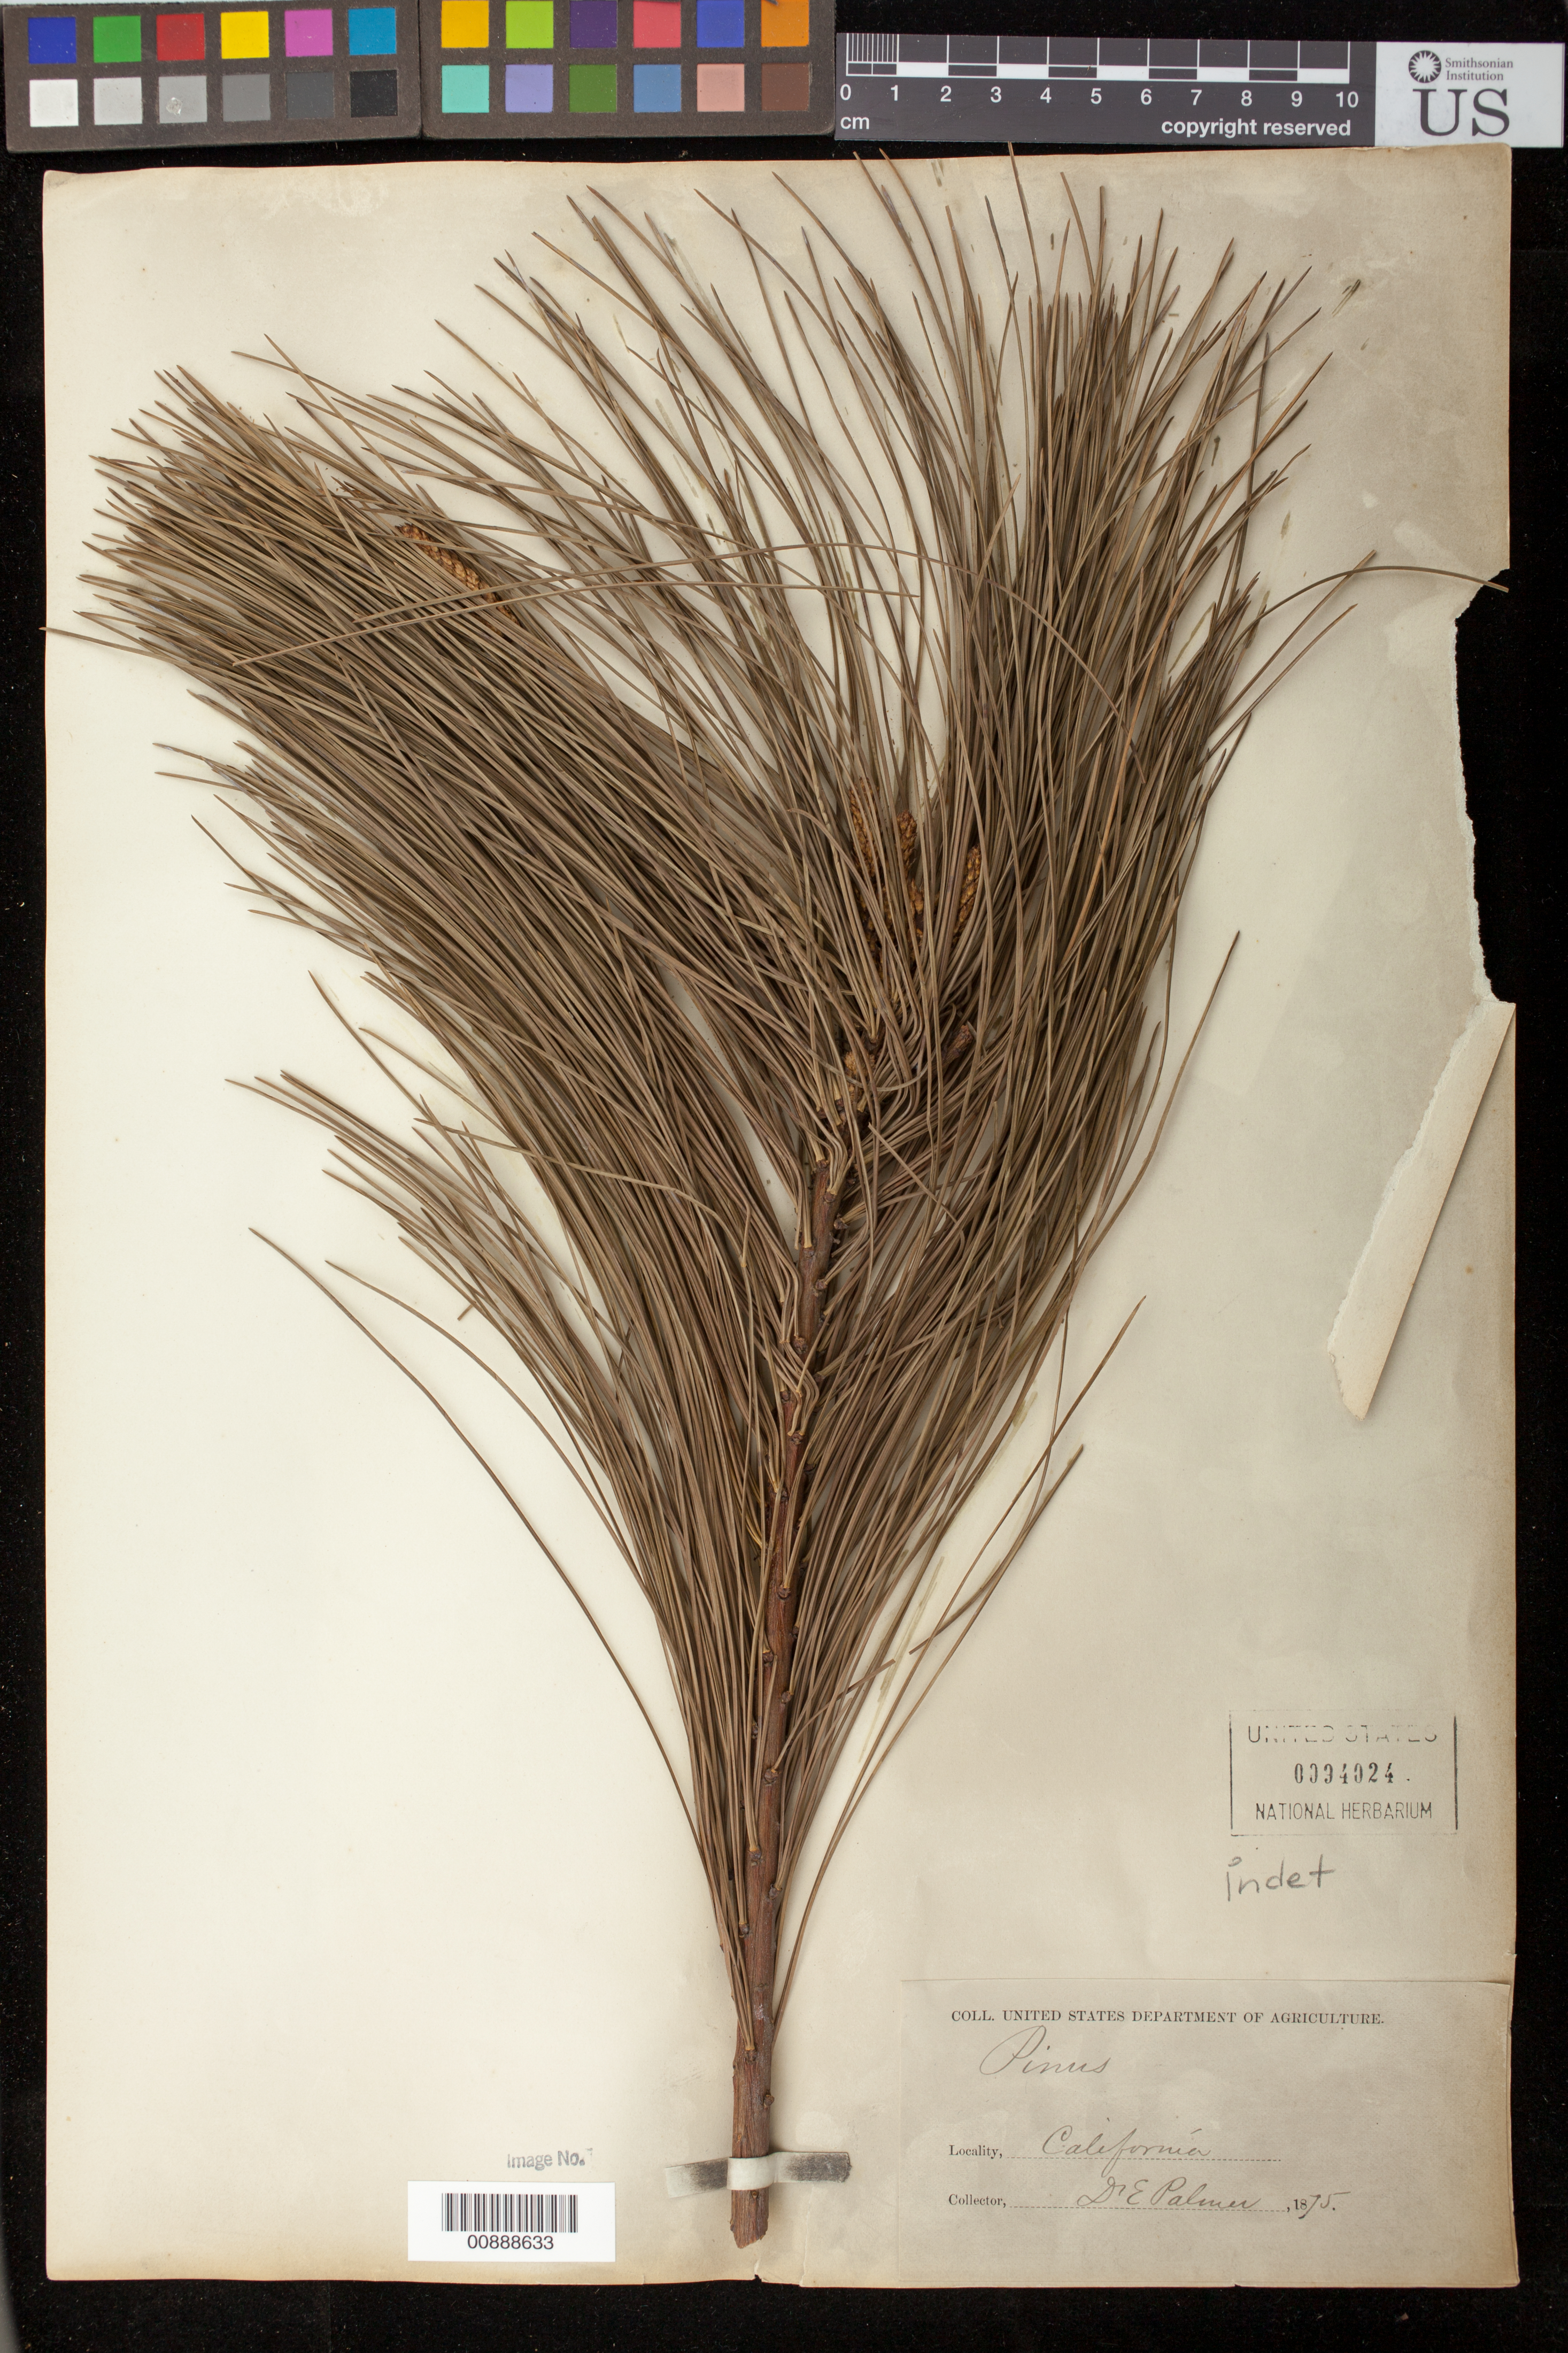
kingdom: Plantae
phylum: Tracheophyta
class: Pinopsida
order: Pinales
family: Pinaceae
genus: Pinus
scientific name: Pinus sp.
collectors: E. Palmer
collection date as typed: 1875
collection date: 1875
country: United States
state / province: California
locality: California.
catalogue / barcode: US 94024